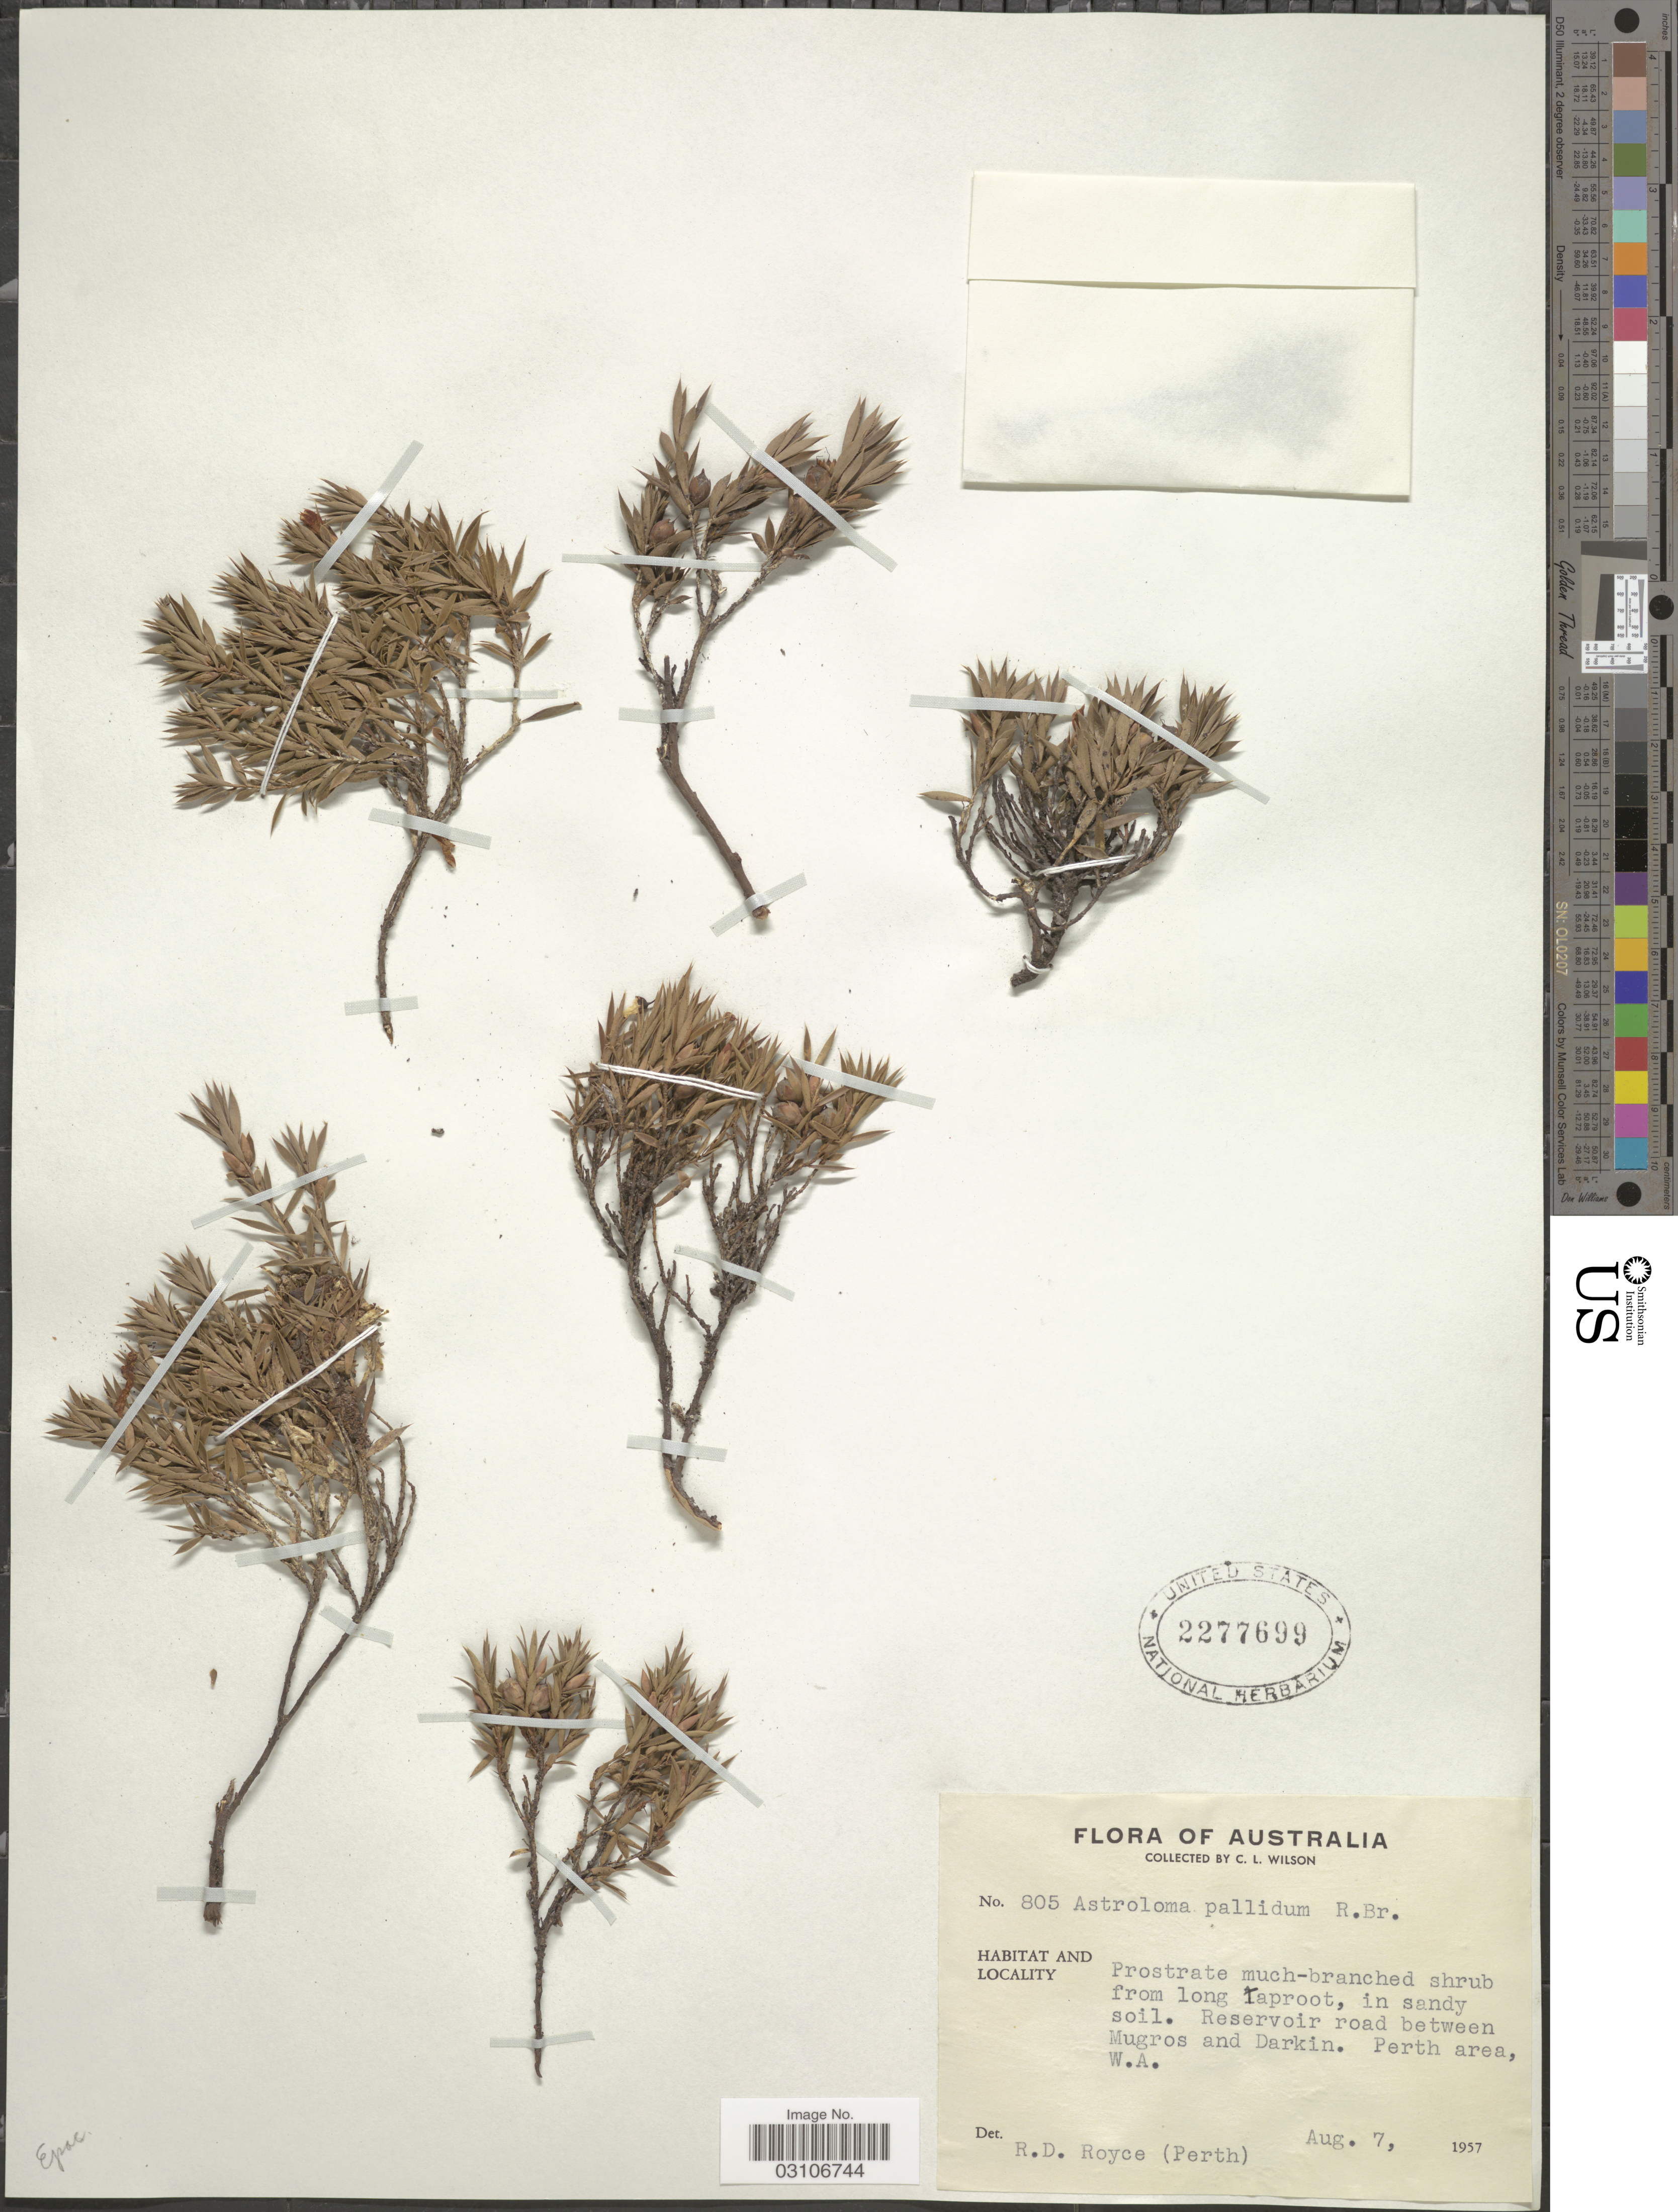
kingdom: Plantae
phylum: Tracheophyta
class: Magnoliopsida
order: Ericales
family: Ericaceae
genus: Astroloma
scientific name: Astroloma pallidum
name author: R. Br.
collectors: C. L. Wilson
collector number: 805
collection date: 1957-08-07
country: Australia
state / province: Western Australia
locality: Reservoir road between Mugros and Darkin. Perth area.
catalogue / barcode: US 2277699